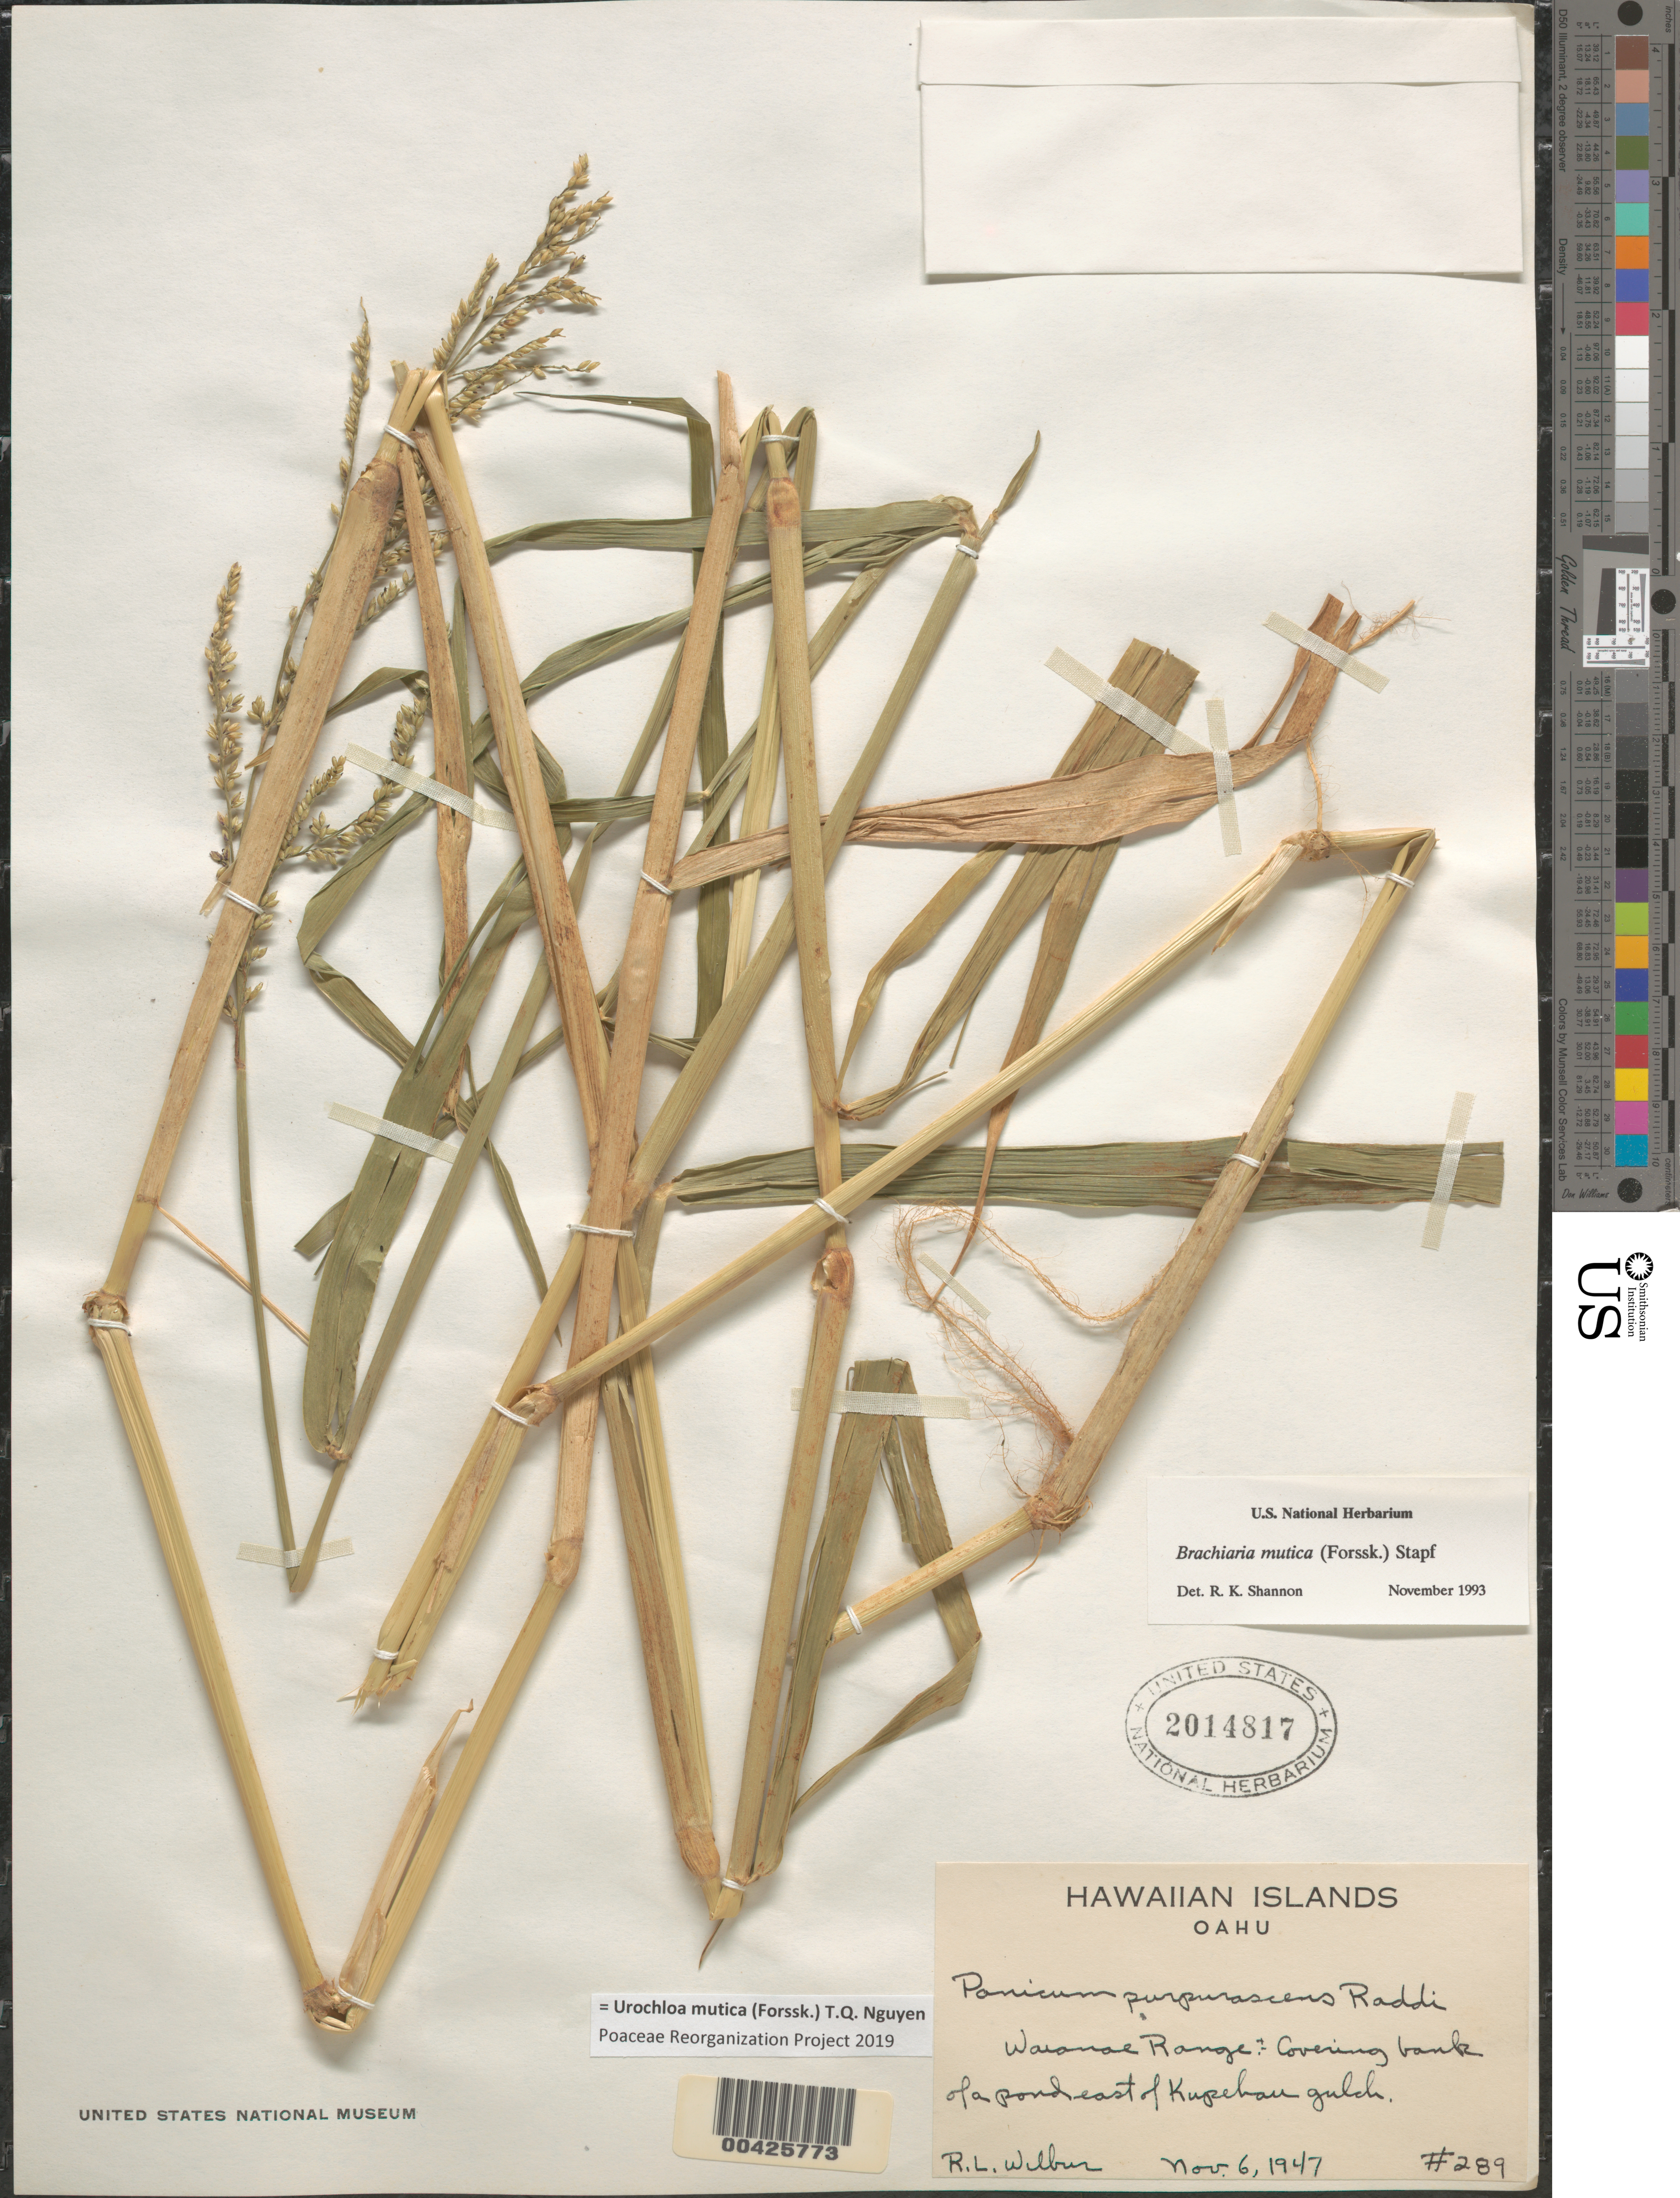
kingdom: Plantae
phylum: Tracheophyta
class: Liliopsida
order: Poales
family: Poaceae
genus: Urochloa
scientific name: Urochloa mutica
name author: (Forssk.) T.Q. Nguyen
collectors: R. L. Wilbur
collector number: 289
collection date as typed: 6 Nov 1947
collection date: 1947-11-06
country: United States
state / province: Hawaii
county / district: Honolulu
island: Oahu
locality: Waianae Range, E of Kupelau gulch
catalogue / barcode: US 2014817